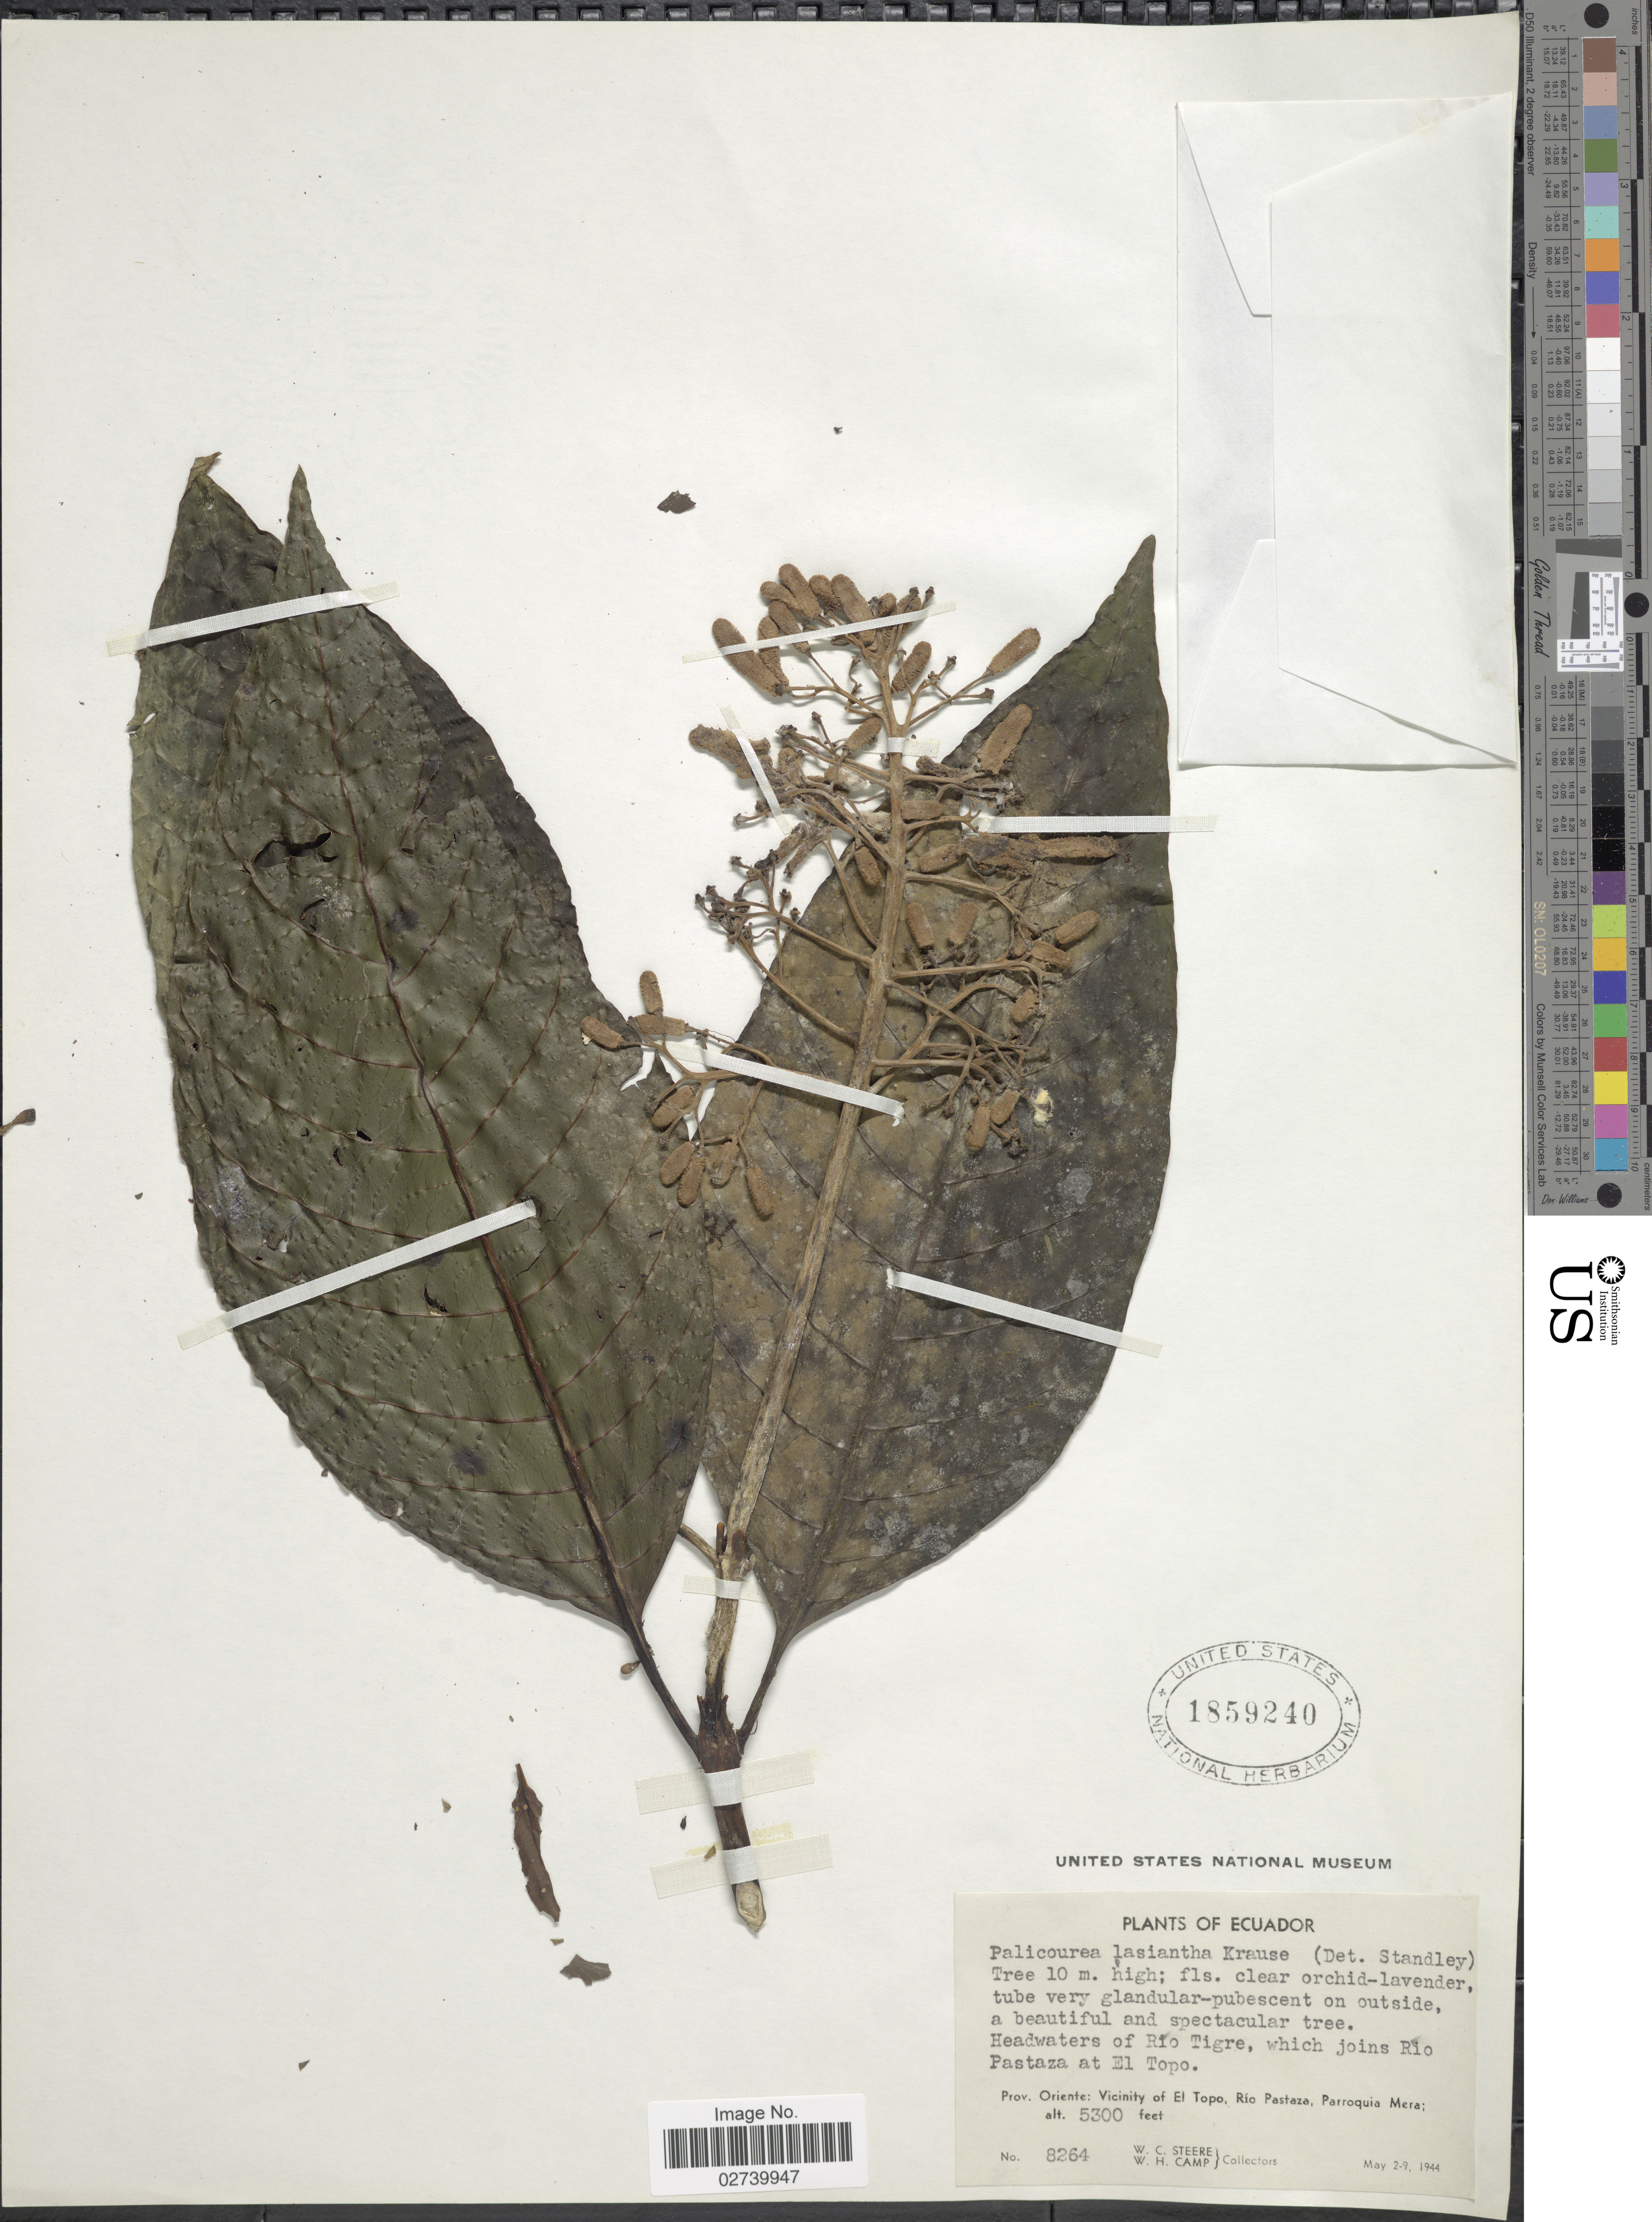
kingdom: Plantae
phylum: Tracheophyta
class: Magnoliopsida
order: Gentianales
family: Rubiaceae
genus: Palicourea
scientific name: Palicourea lasiantha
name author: Krause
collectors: W. C. Steere & W. H. Camp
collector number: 8264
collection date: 1944-05-02/1944-05-09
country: Ecuador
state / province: Pastaza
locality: Prov. Oriente: Vicinity of El Topo, Río Pastaza, Parroquia Mera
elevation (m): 1615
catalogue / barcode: US 1859240